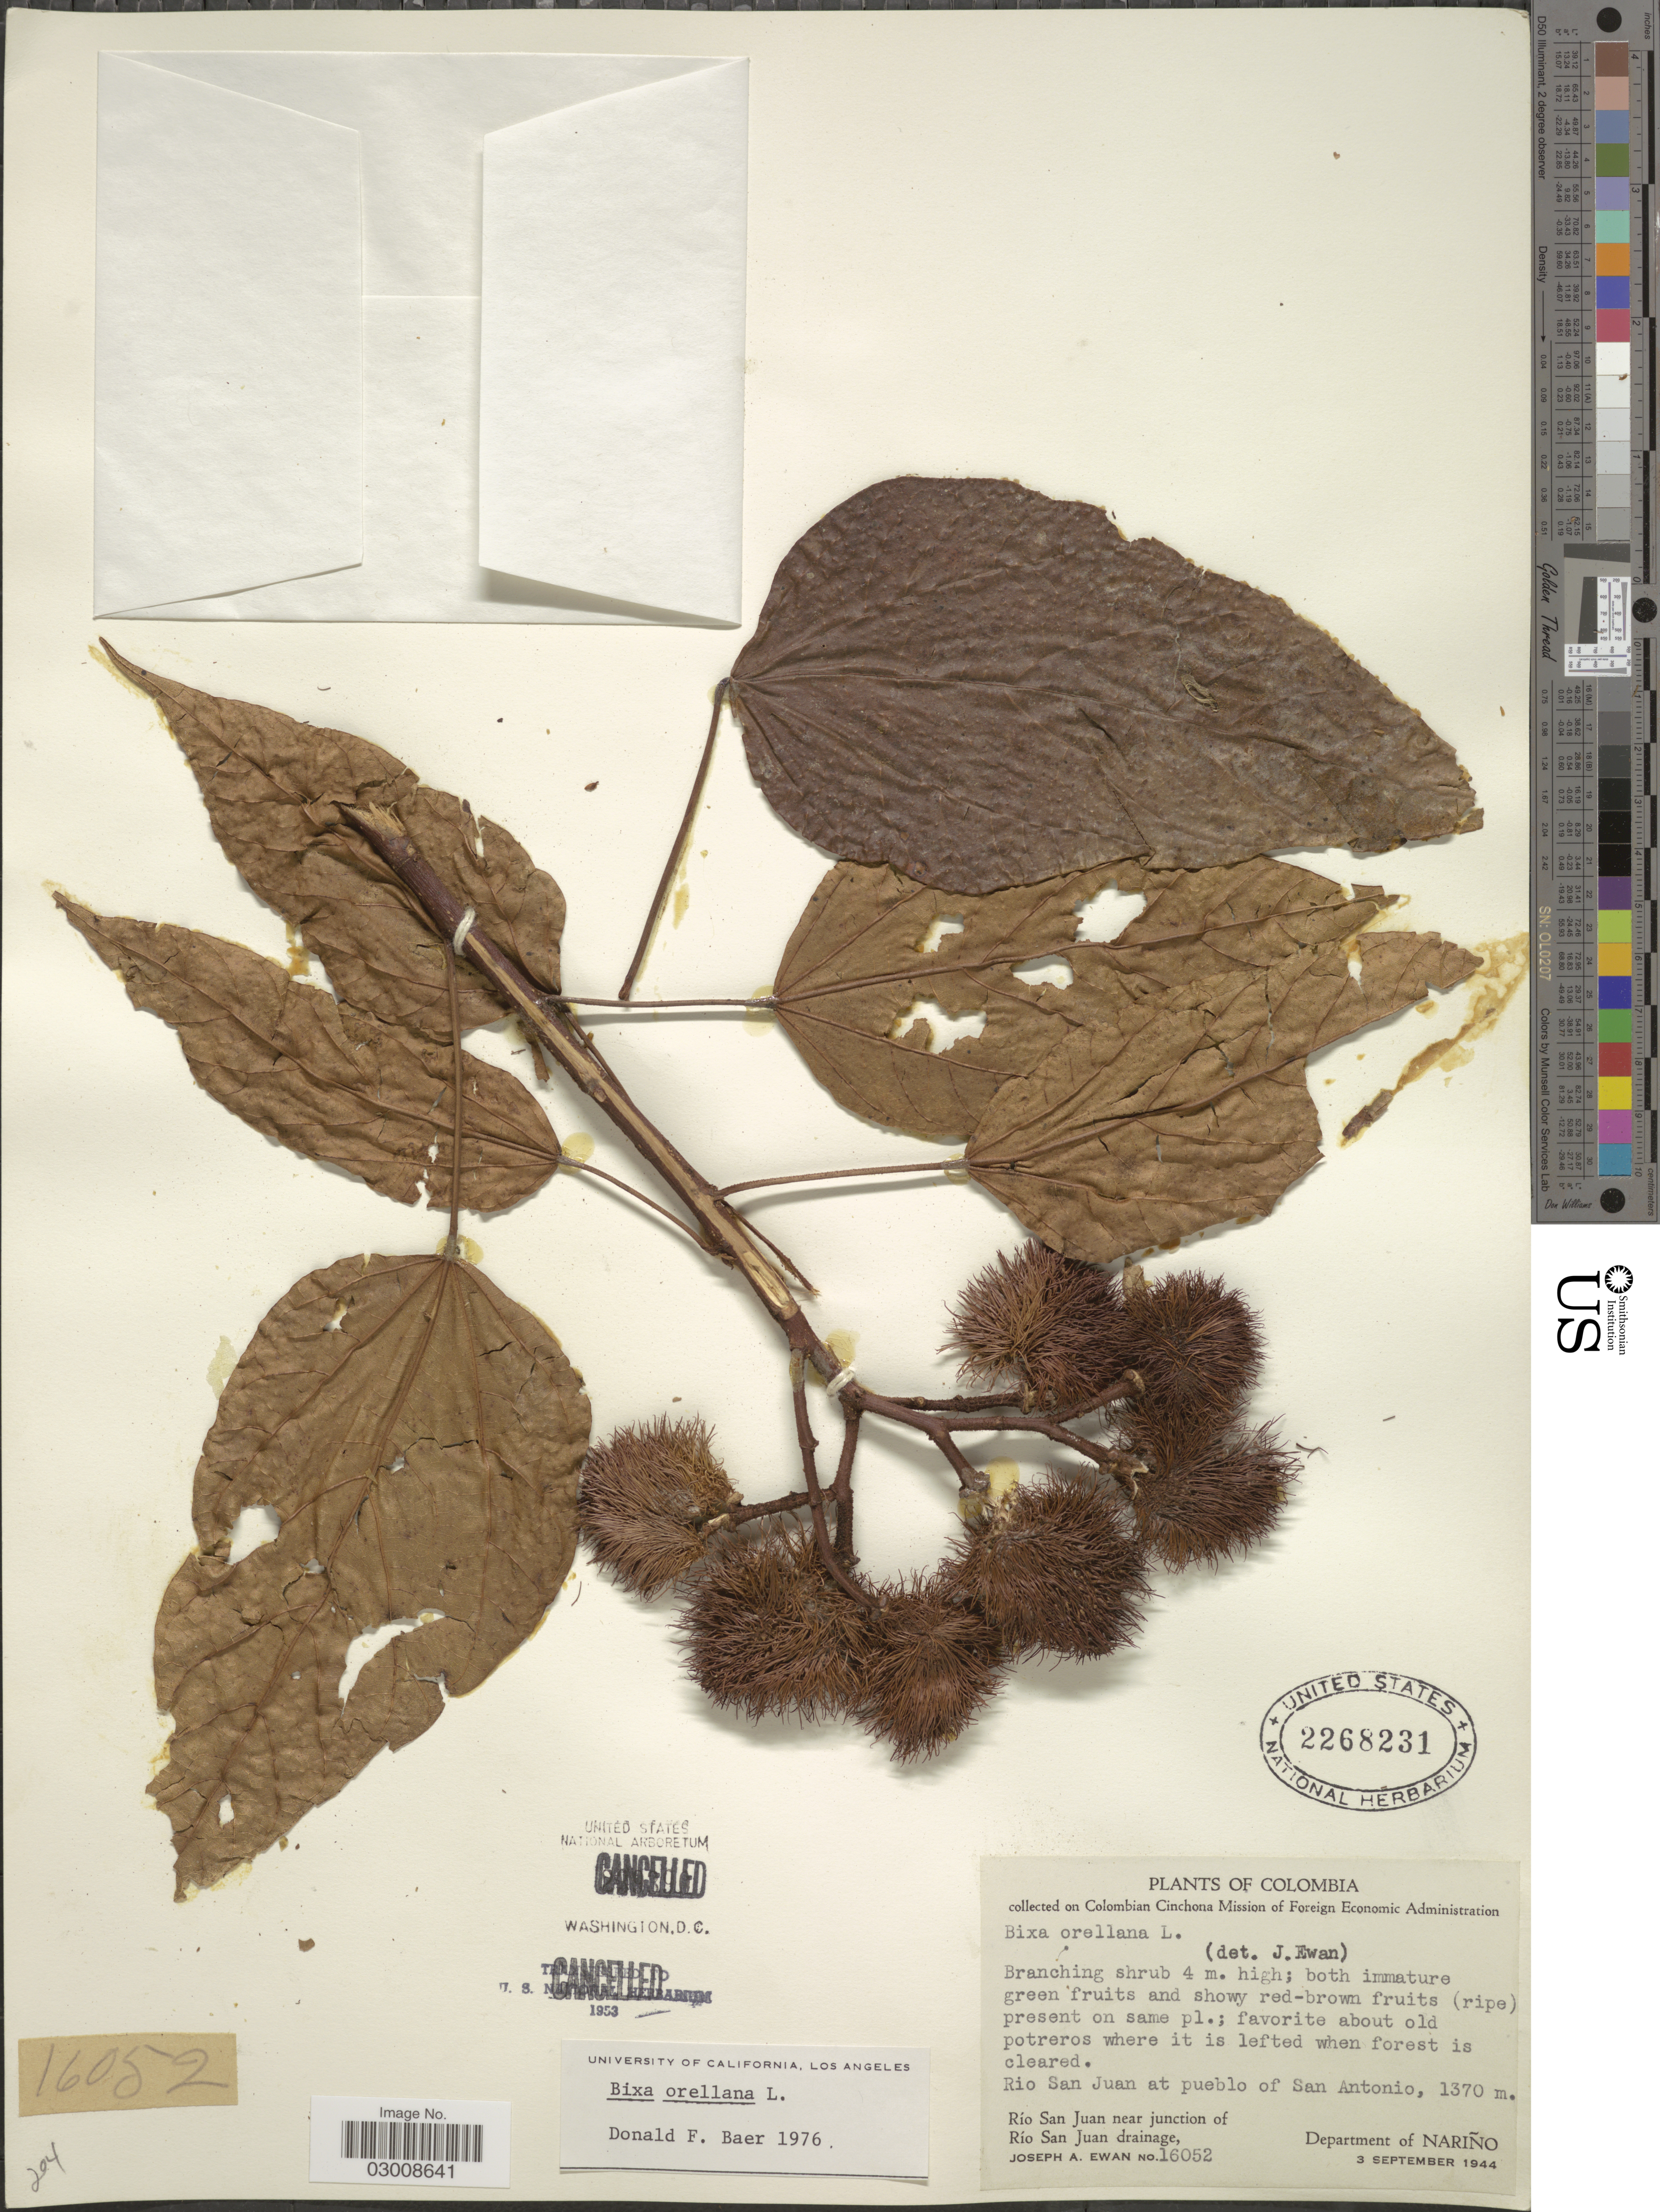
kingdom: Plantae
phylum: Tracheophyta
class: Magnoliopsida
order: Malvales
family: Bixaceae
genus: Bixa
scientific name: Bixa orellana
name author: L.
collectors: J. A. Ewan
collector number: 16052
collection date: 1944-09-03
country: Colombia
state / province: Nariño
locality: Rio San Juan at pueblo of San Antonio, Río San Juan near junction of Río San Juan drainage, Department of Nariño.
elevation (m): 1370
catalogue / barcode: US 2268231